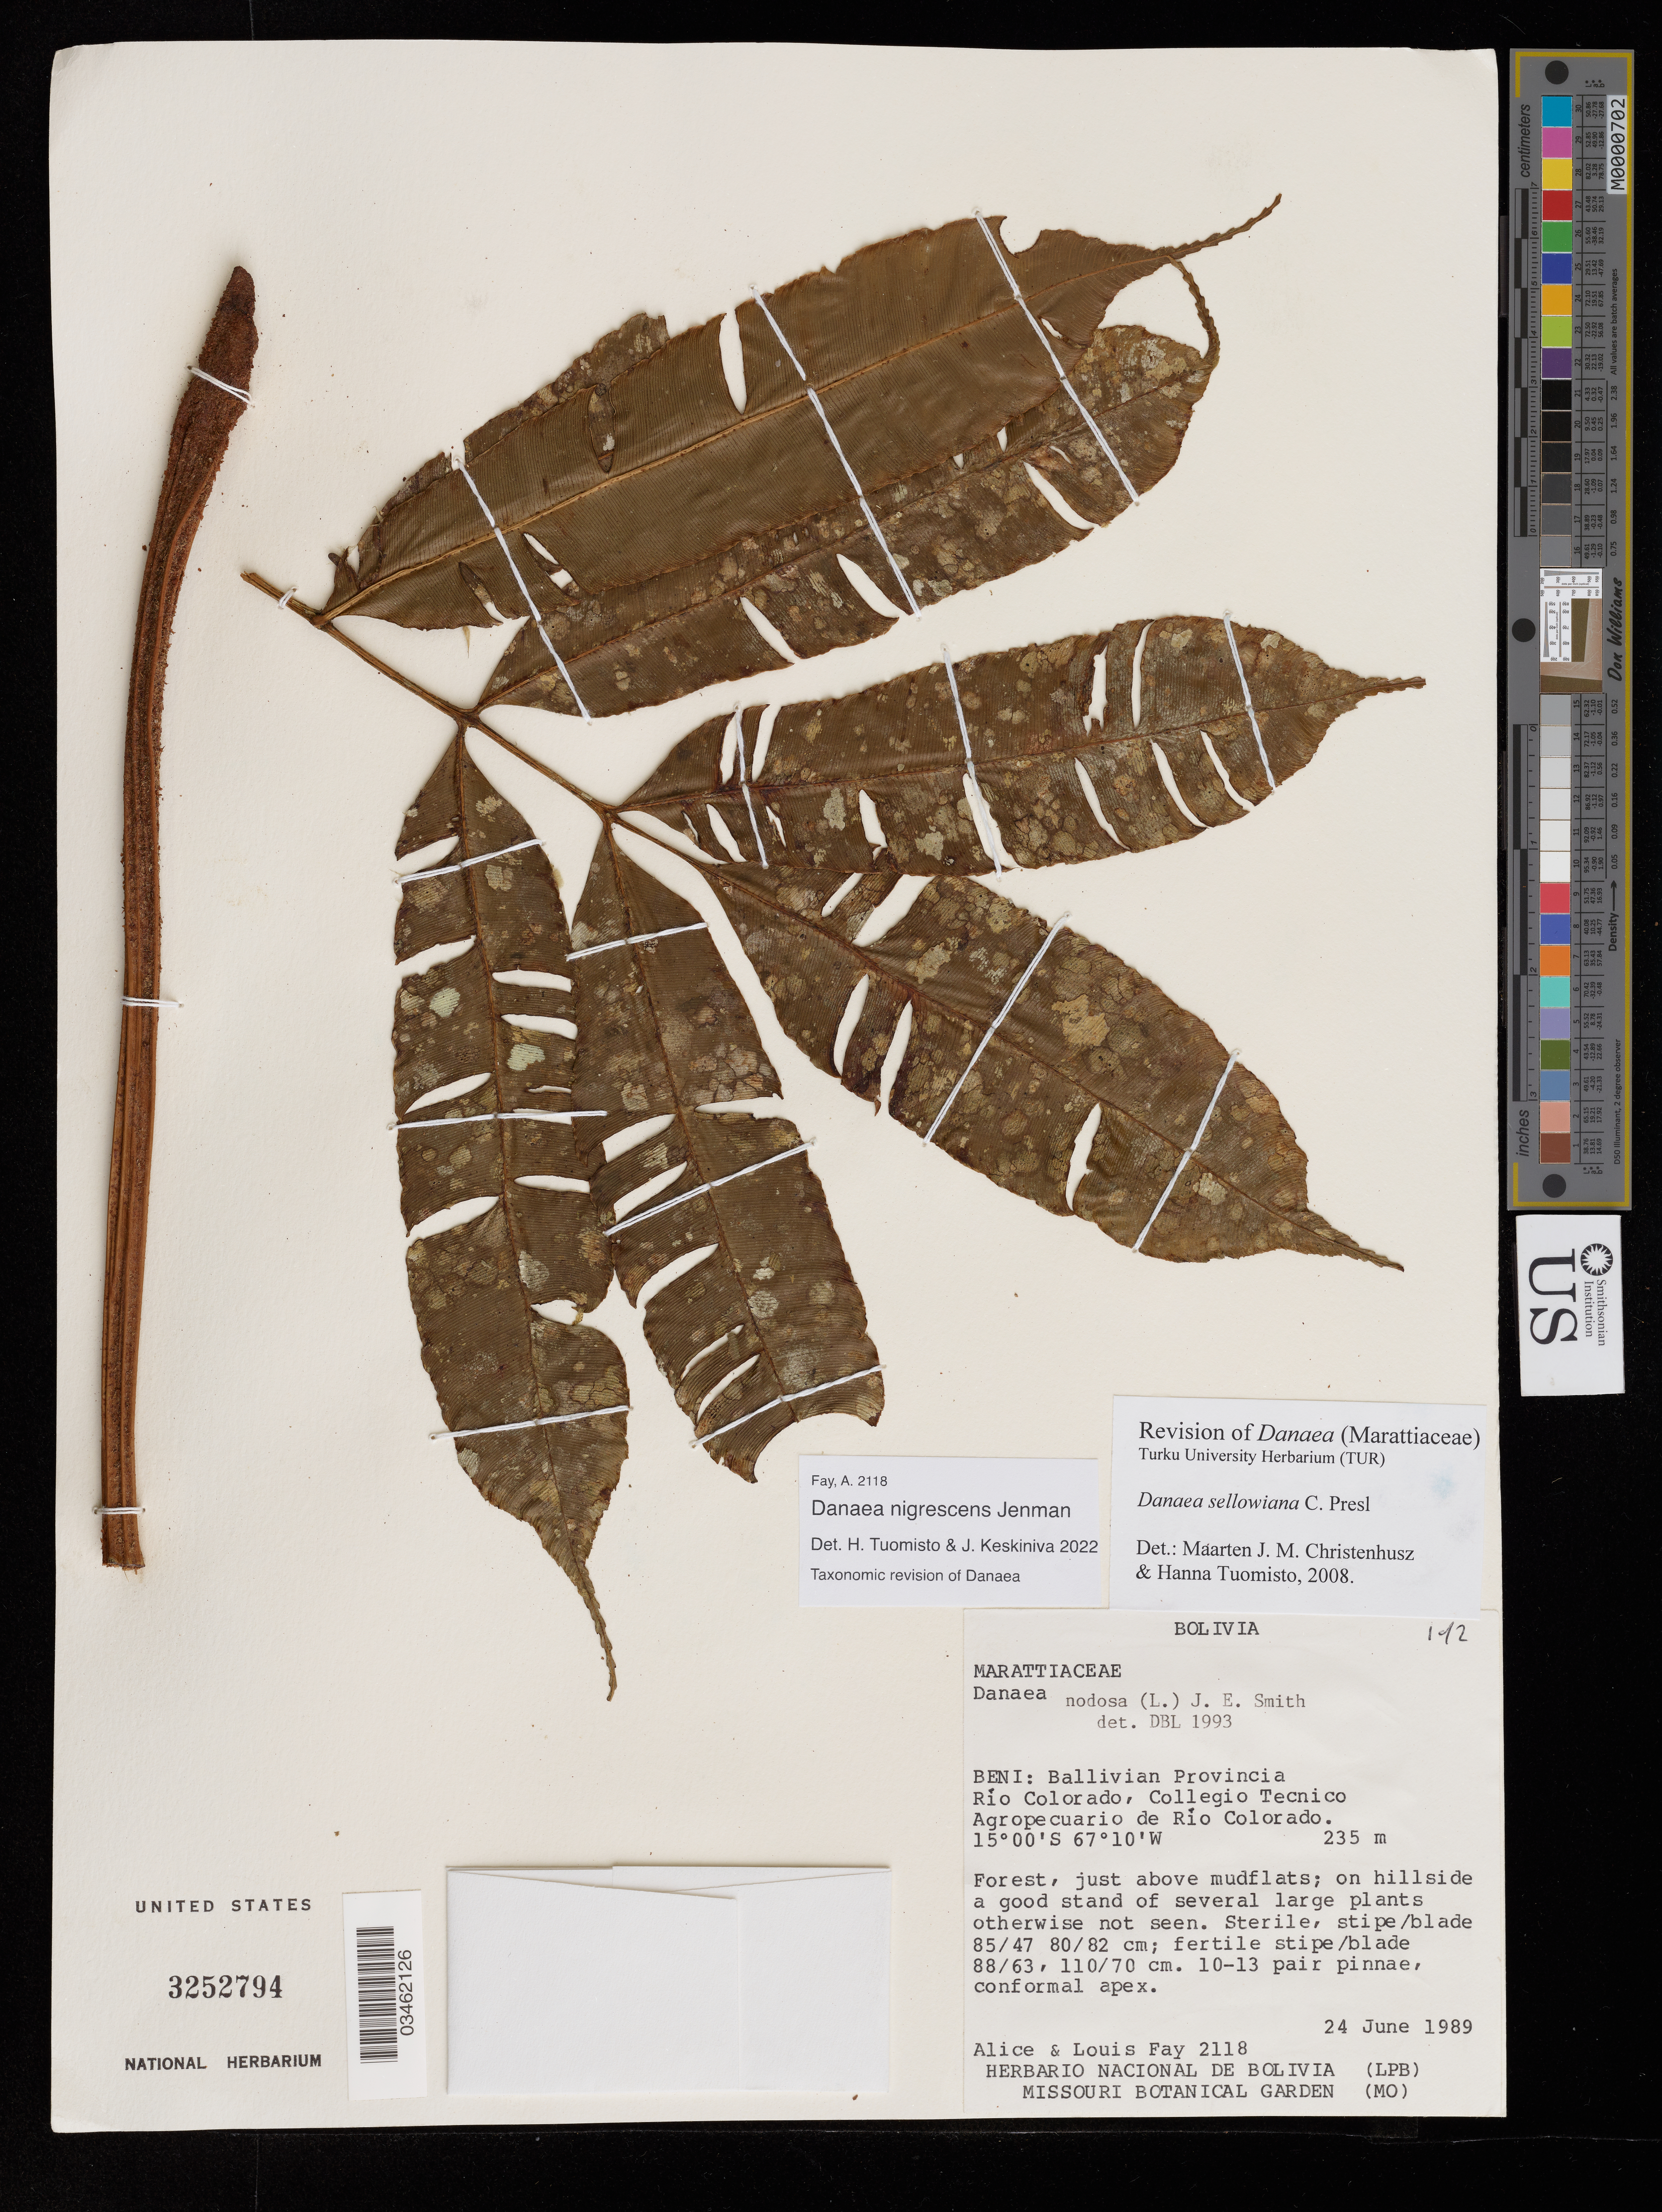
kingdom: Plantae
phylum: Tracheophyta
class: Polypodiopsida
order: Marattiales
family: Marattiaceae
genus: Danaea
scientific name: Danaea nigrescens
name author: Jenman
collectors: A. Fay & L. Fay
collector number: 2118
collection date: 1989-06-24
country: Bolivia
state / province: Beni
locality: Ballivian Provincia. Río Colorado, Collegio Tecnico Agropecuario de Río Colorado.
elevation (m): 235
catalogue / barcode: US 3252794